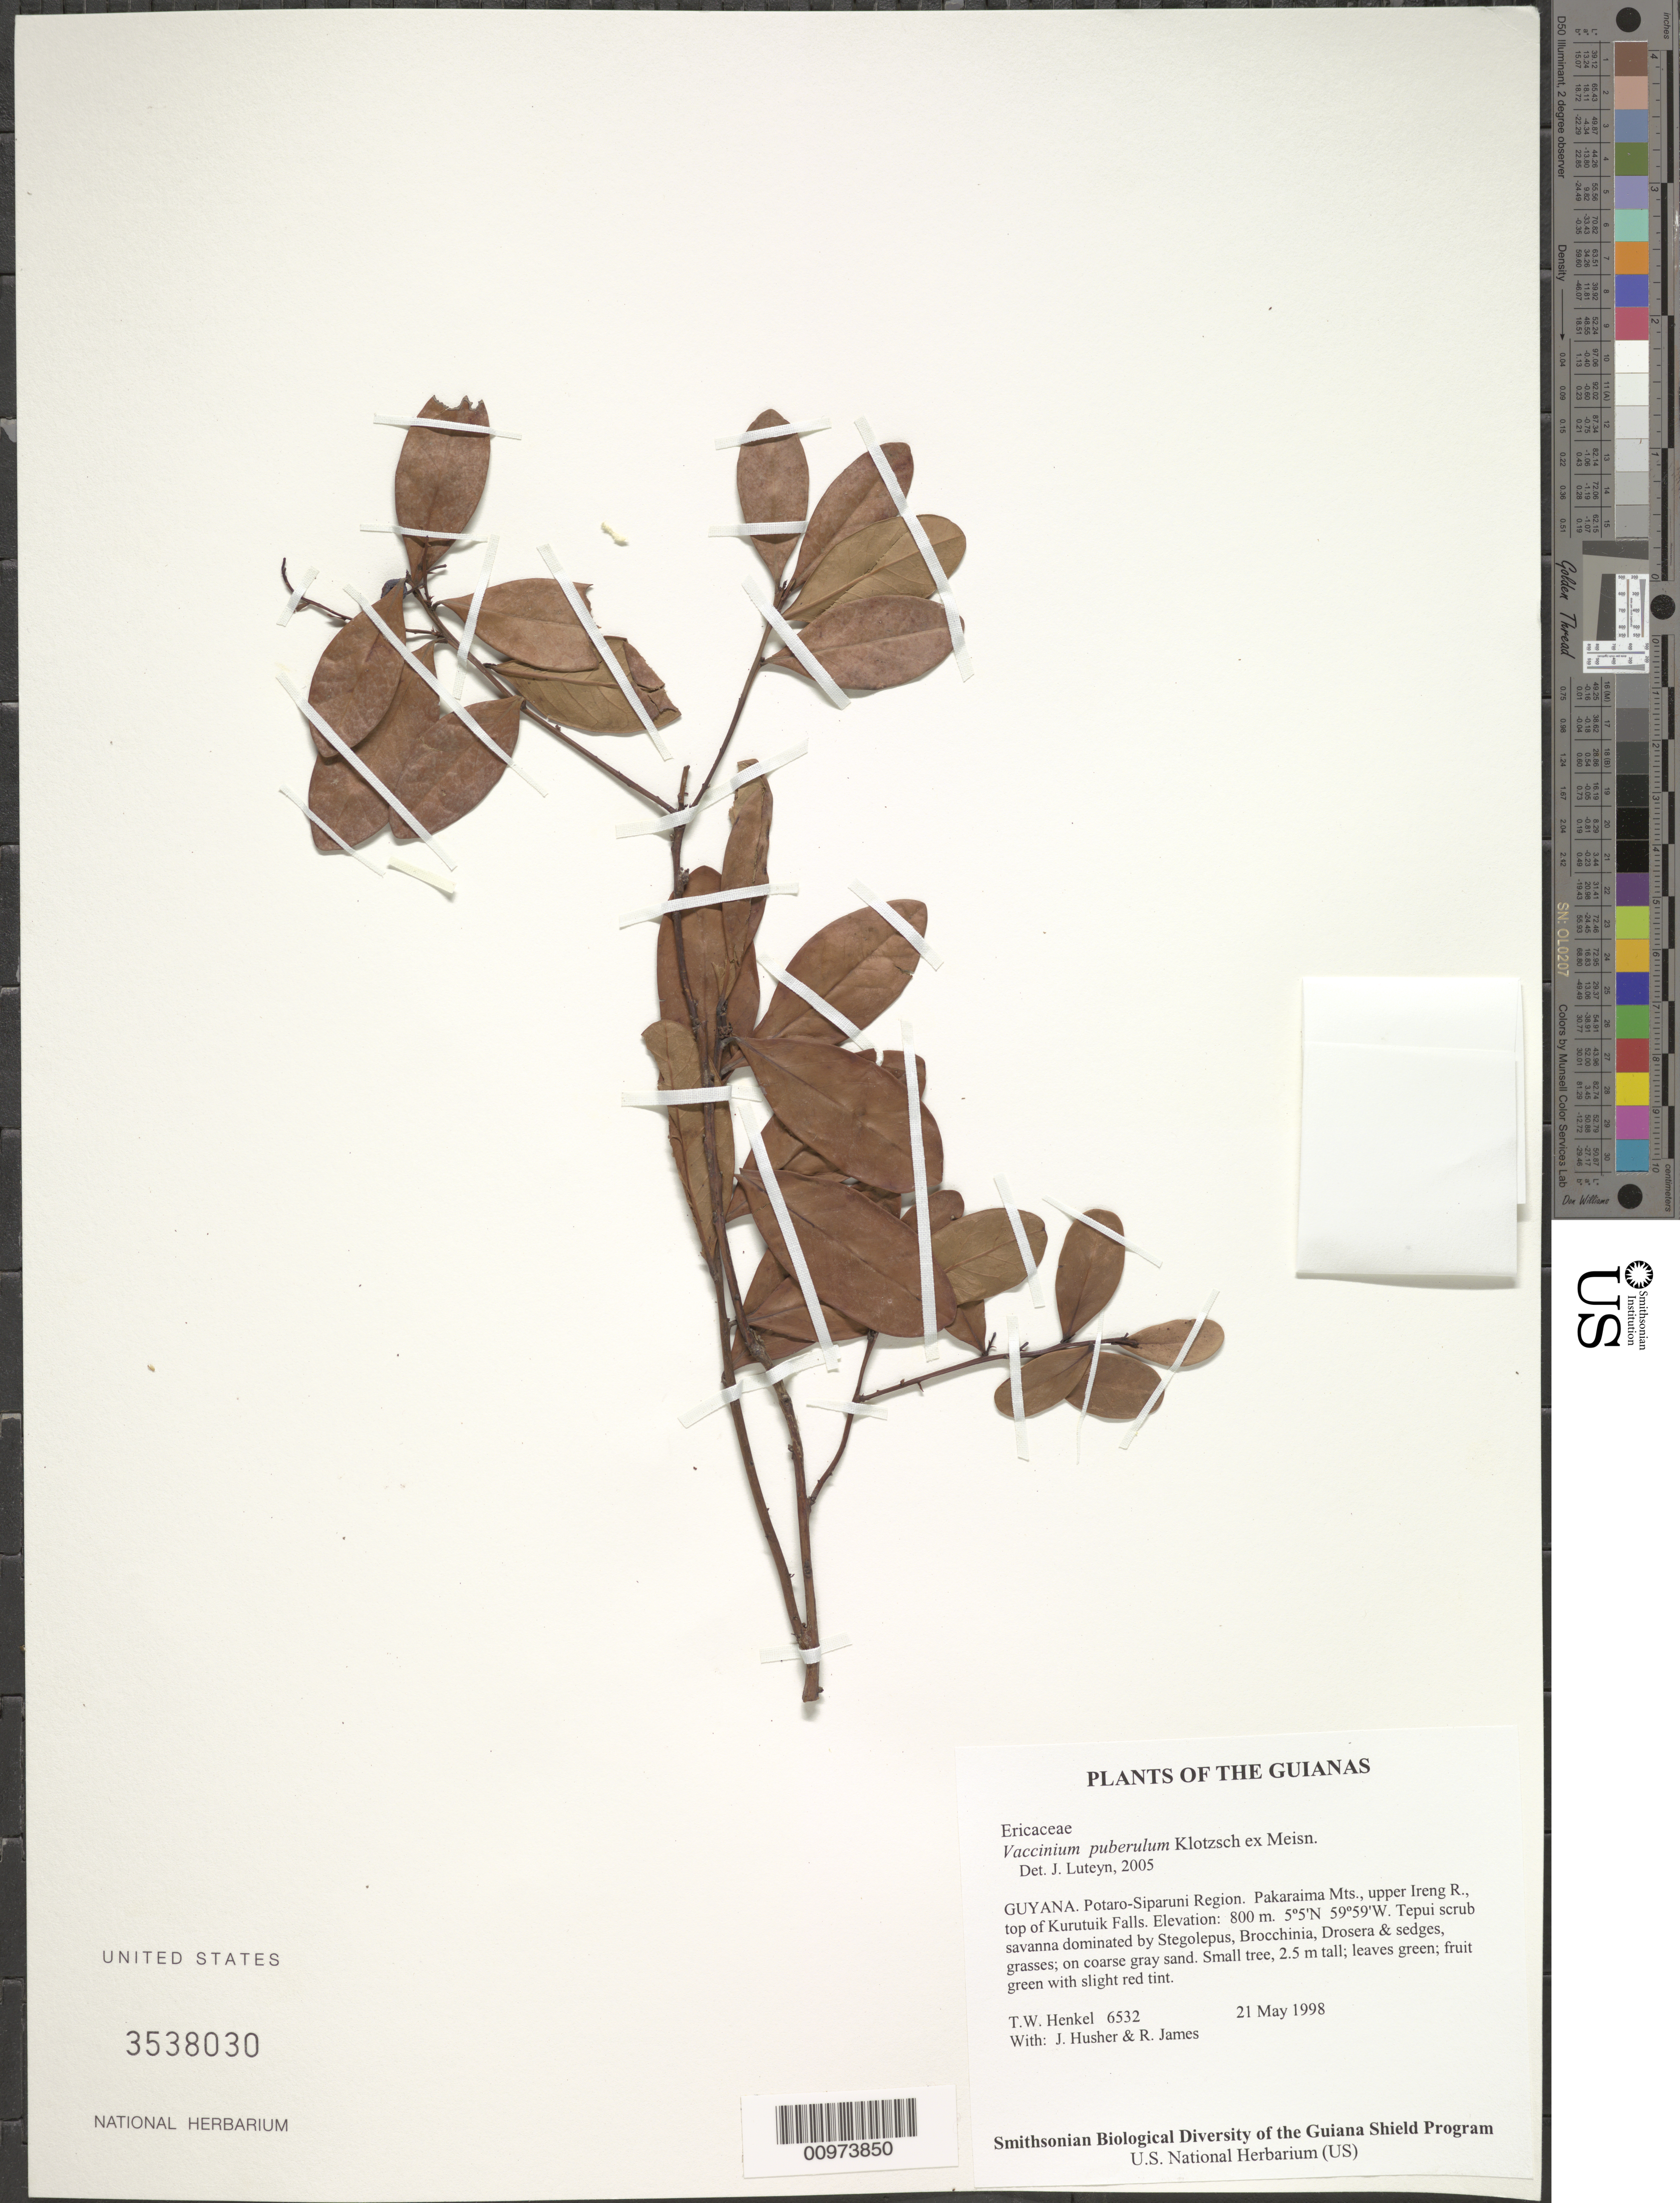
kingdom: Plantae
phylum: Tracheophyta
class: Magnoliopsida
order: Ericales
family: Ericaceae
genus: Vaccinium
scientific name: Vaccinium puberulum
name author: Klotzsch ex Meisn.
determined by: Luteyn, J. L.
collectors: T. Henkel, J. Husher & R. James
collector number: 6532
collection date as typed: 21 May 1998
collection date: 1998-05-21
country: Guyana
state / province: Potaro-Siparuni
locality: Pakaraima Mts., upper Ireng R., top of Kurutuik Falls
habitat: Tepui scrub savanna dominated by Stegolepus, Brocchinia, Drosera & sedges, grasses; on coarse gray sand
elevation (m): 800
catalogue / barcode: US 3538030